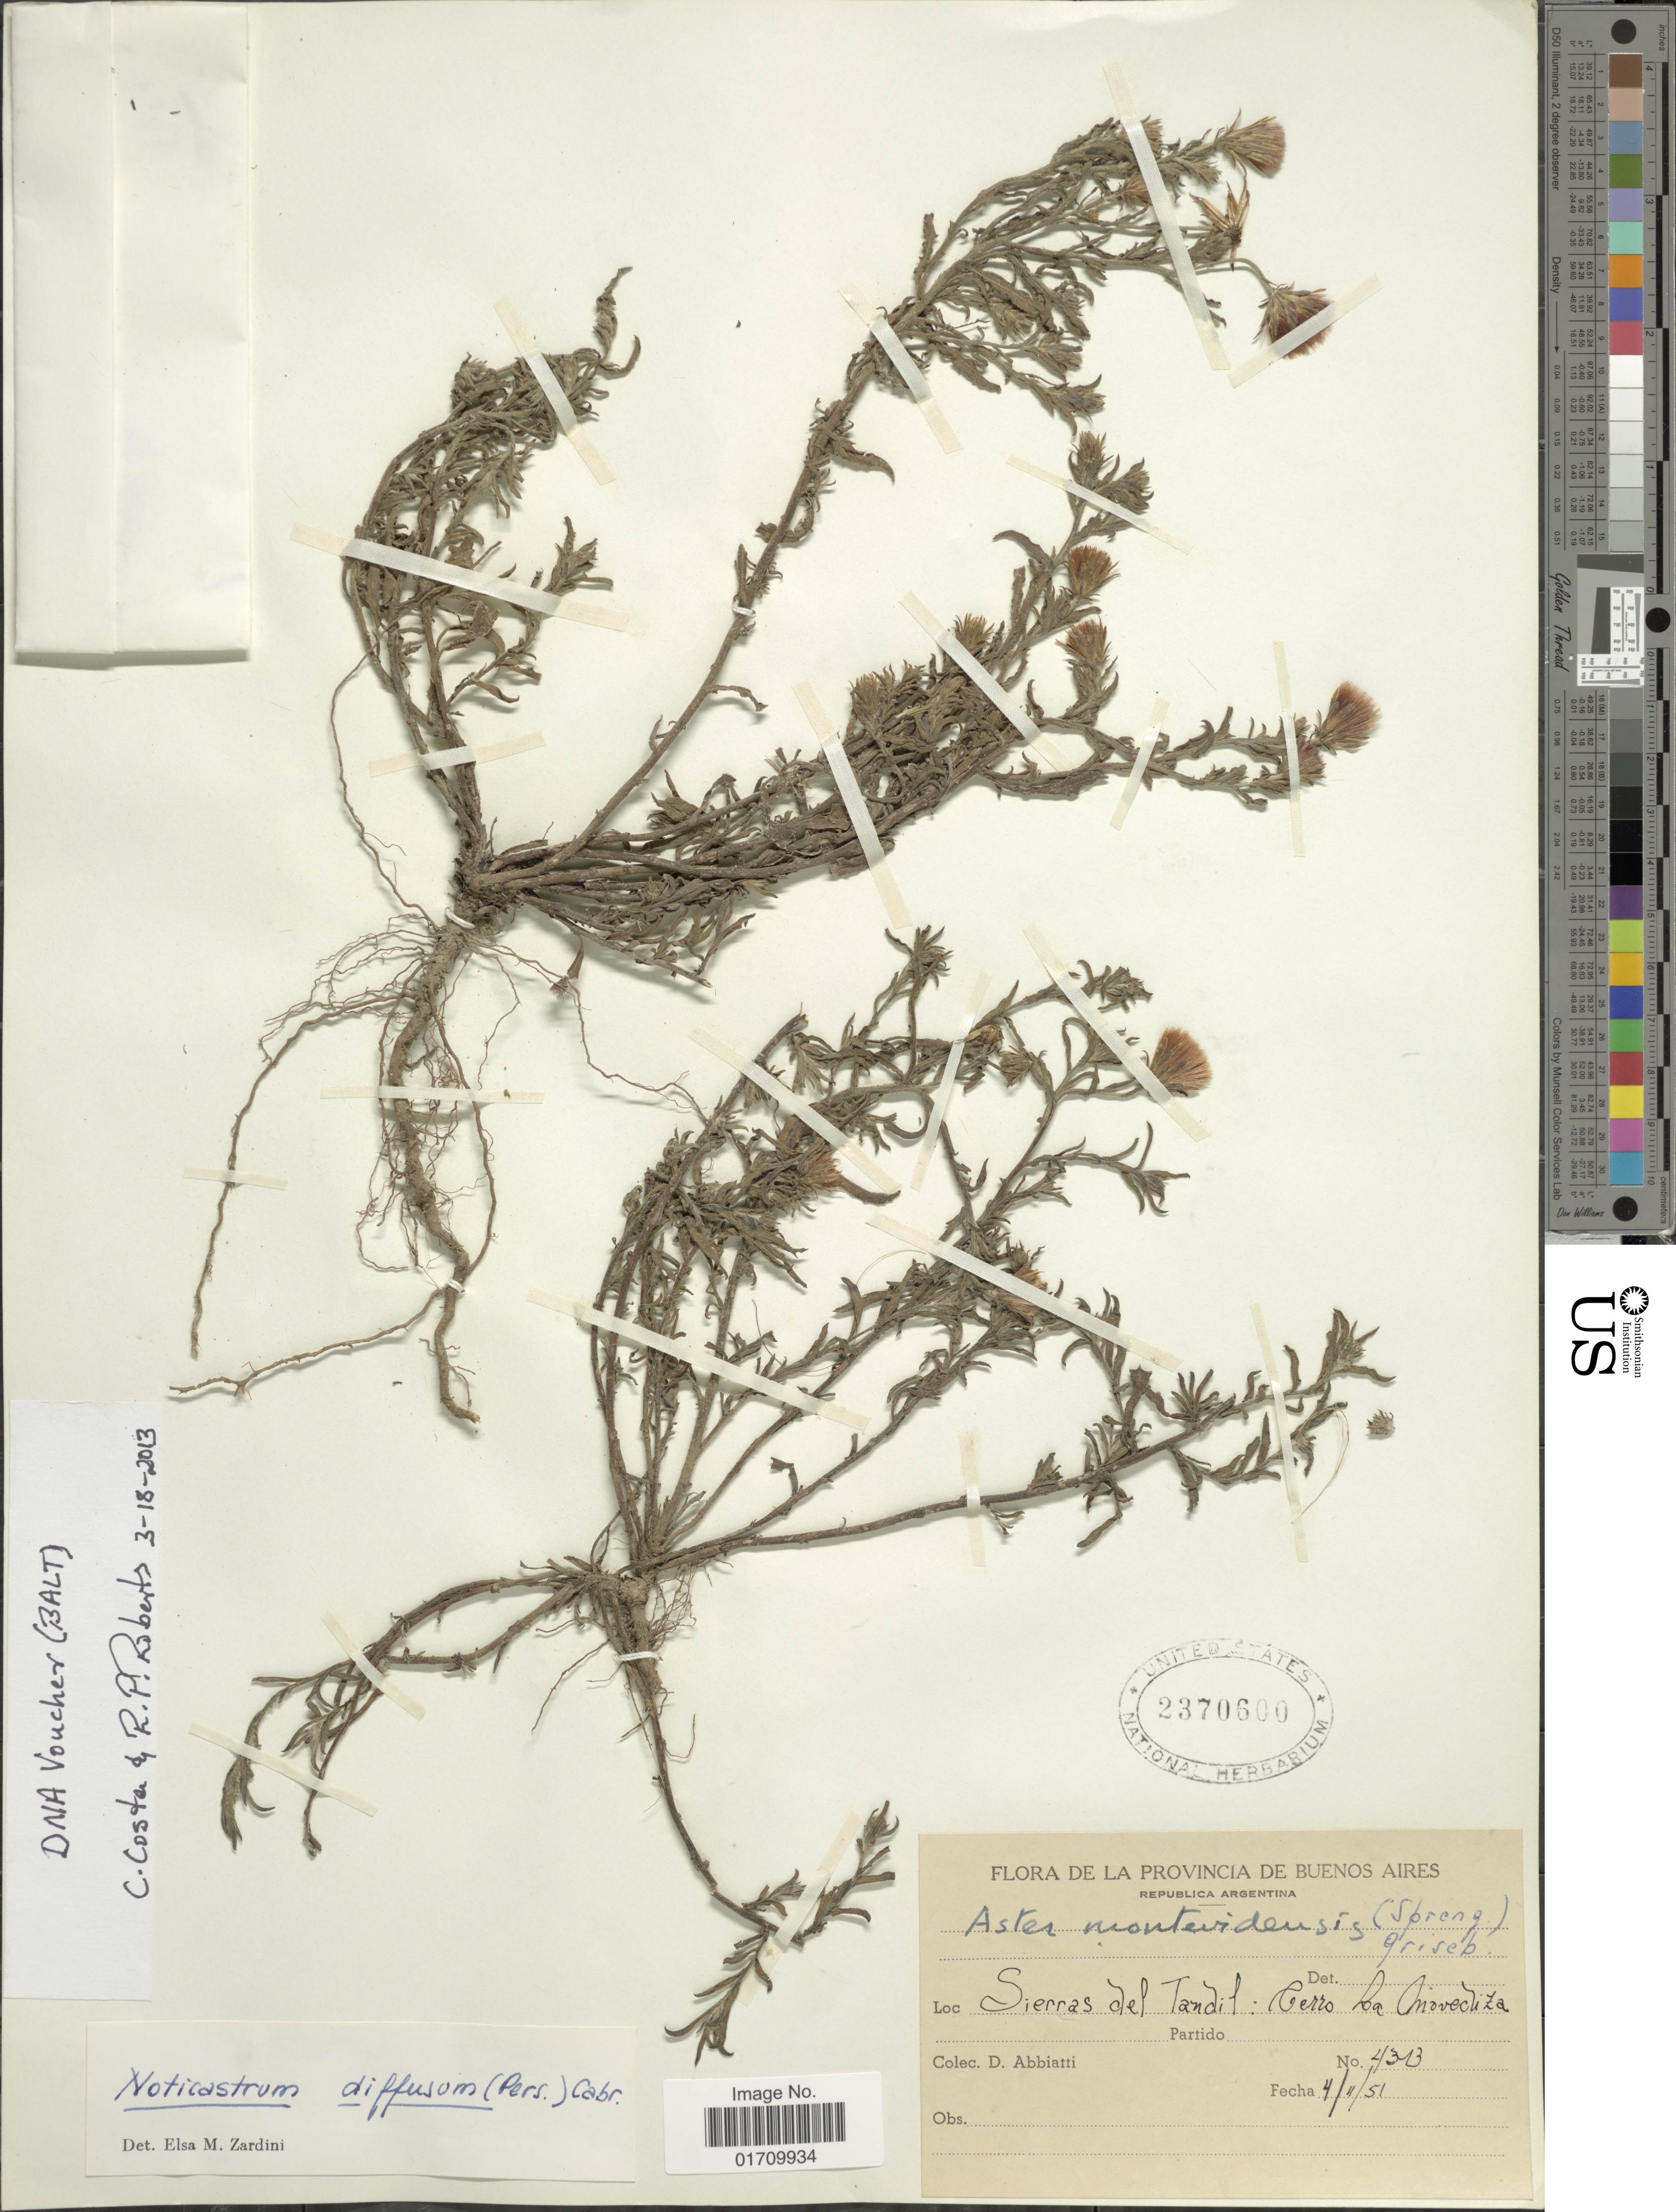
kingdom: Plantae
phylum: Tracheophyta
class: Magnoliopsida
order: Asterales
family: Asteraceae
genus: Noticastrum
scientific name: Noticastrum diffusum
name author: (Pers.) Cabrera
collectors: D. Abbiatti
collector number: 4313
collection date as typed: Transcribed d/m/y: 4/11/51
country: Argentina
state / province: Buenos Aires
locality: Sierras del Tandil, Cerro La Movediza.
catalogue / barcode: US 2370600